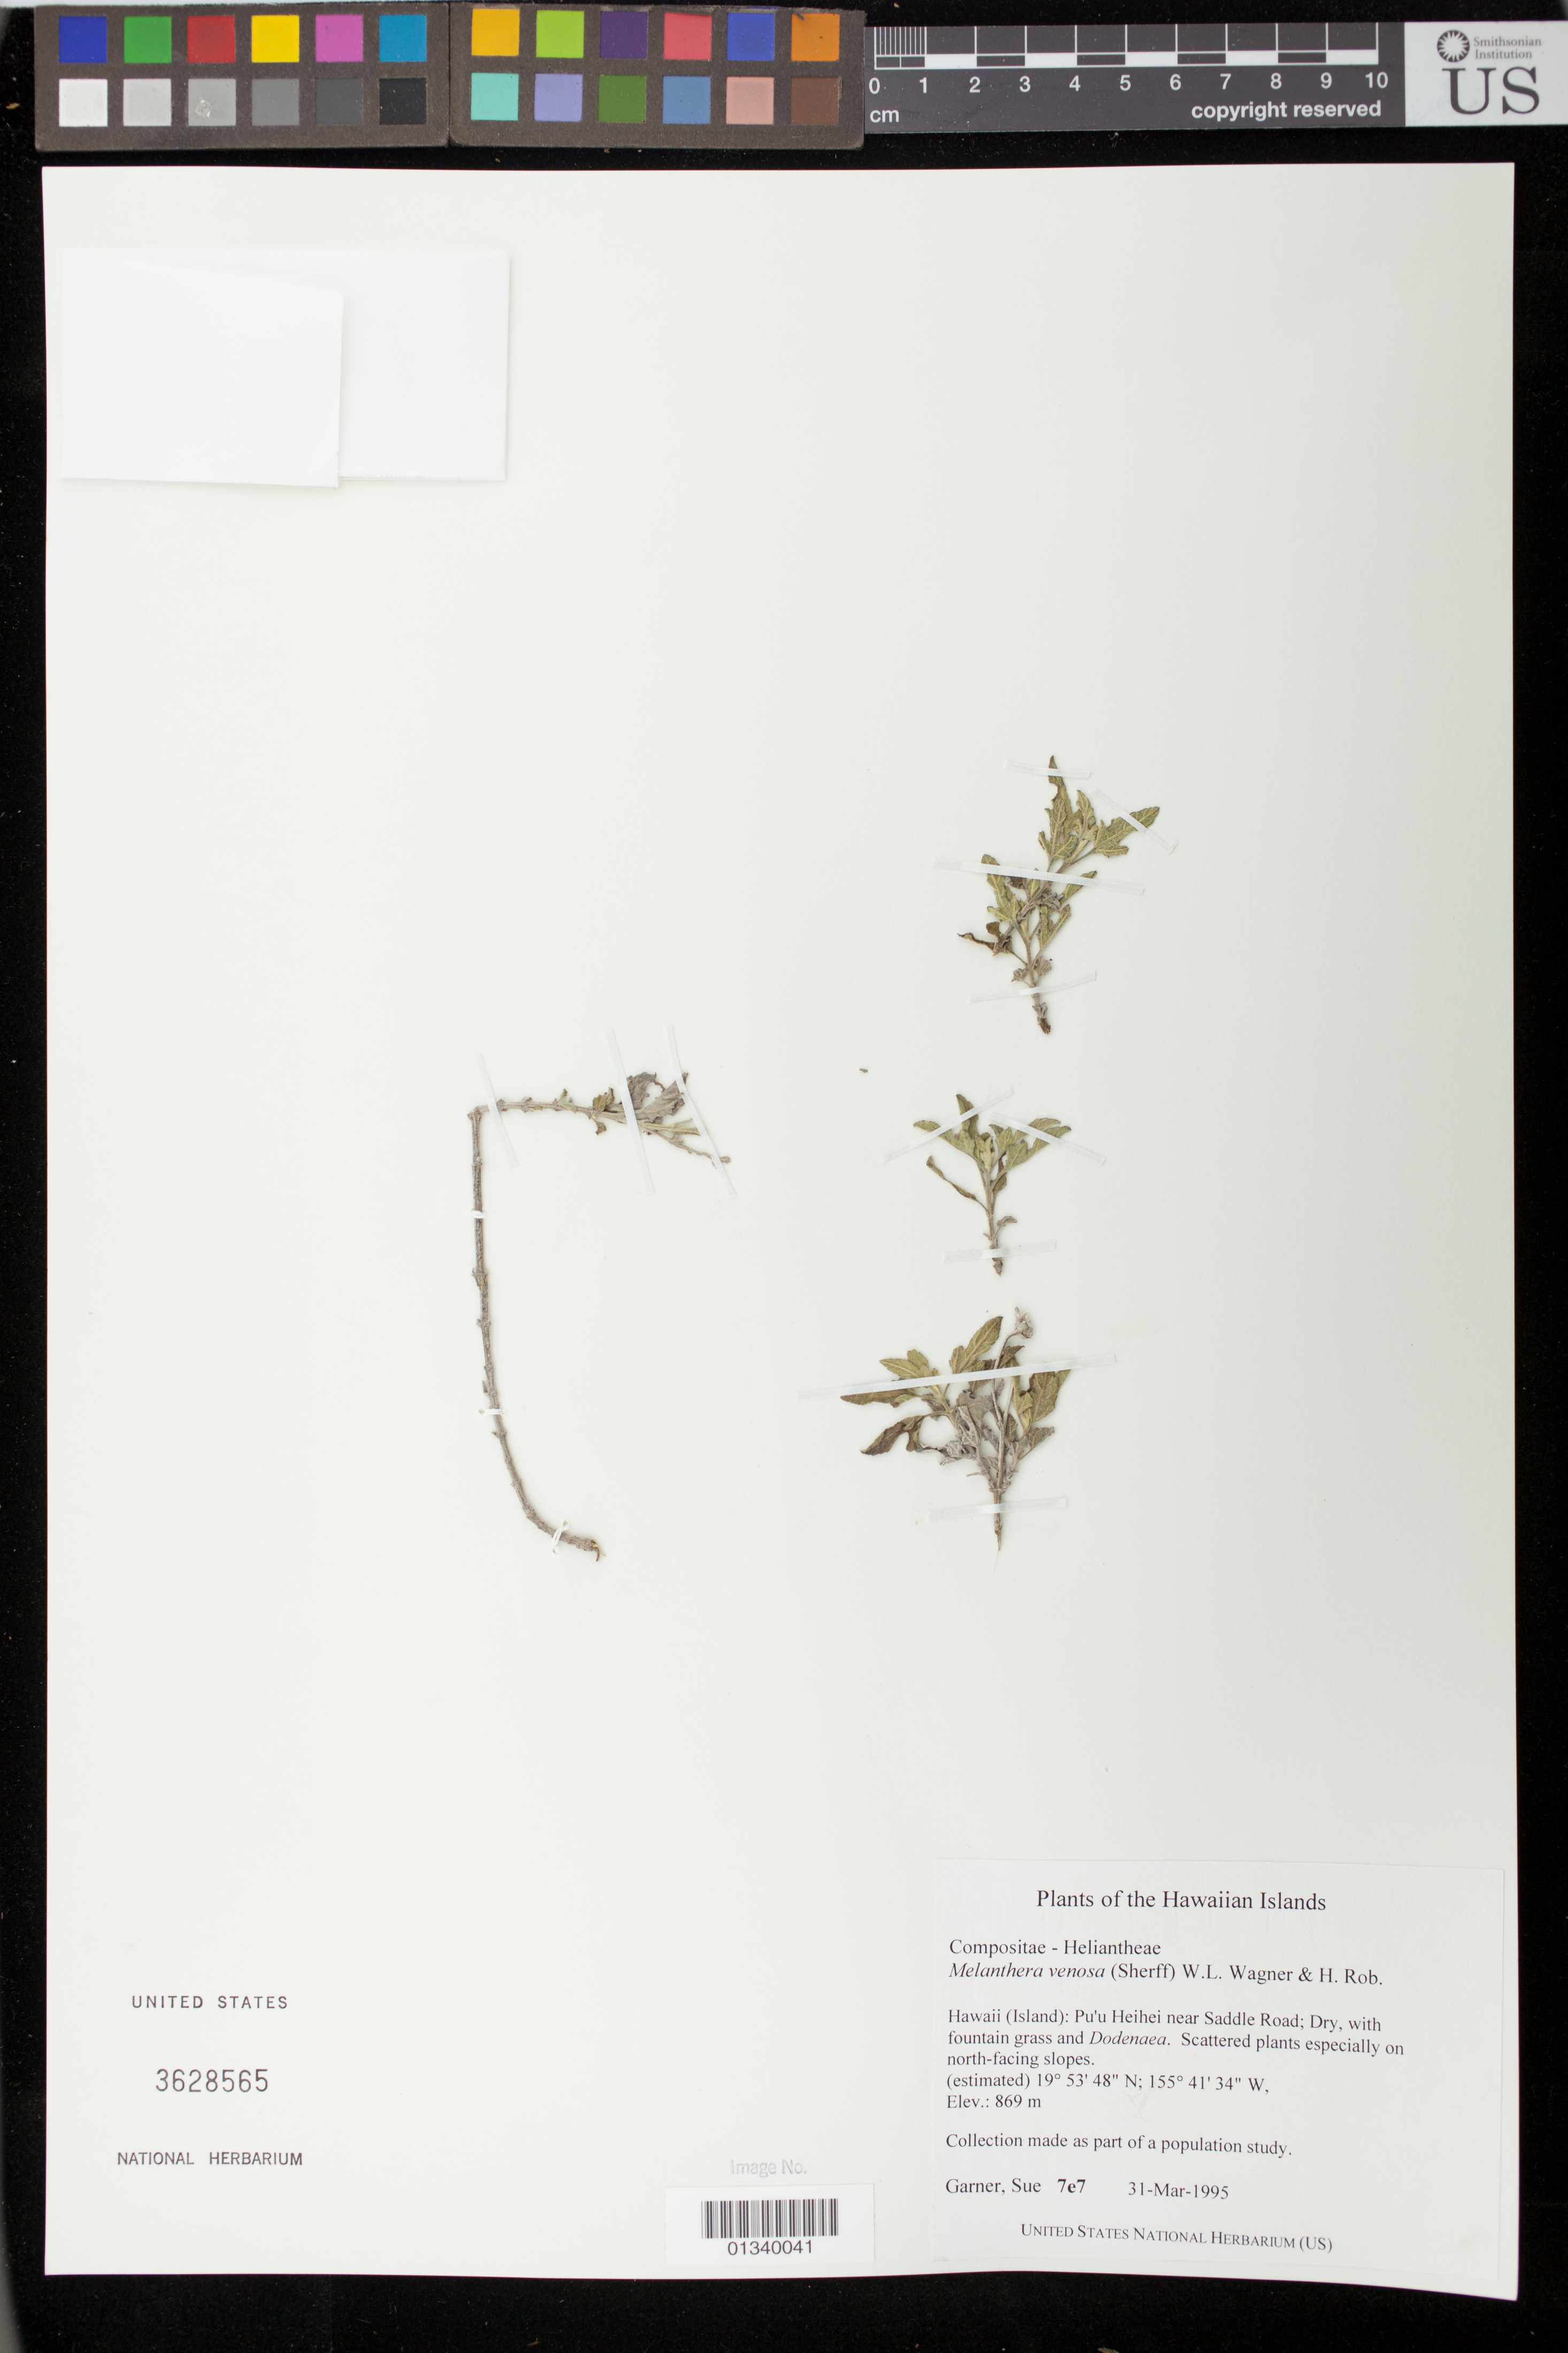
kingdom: Plantae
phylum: Tracheophyta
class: Magnoliopsida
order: Asterales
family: Asteraceae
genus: Wollastonia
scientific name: Wollastonia venosa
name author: (Sherff) Orchard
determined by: Wagner, W. L., (BOT), Smithsonian Institution - National Museum of Natural History (UNITED STATES)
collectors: S. Garner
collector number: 7e7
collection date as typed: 31 March 1995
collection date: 1995-03-31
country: United States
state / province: Hawaii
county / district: Hawaii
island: Hawaii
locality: Pu'u Heihei near Saddle Road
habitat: Dry with fountain grass and Dodenaea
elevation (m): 869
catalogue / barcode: US 3628565